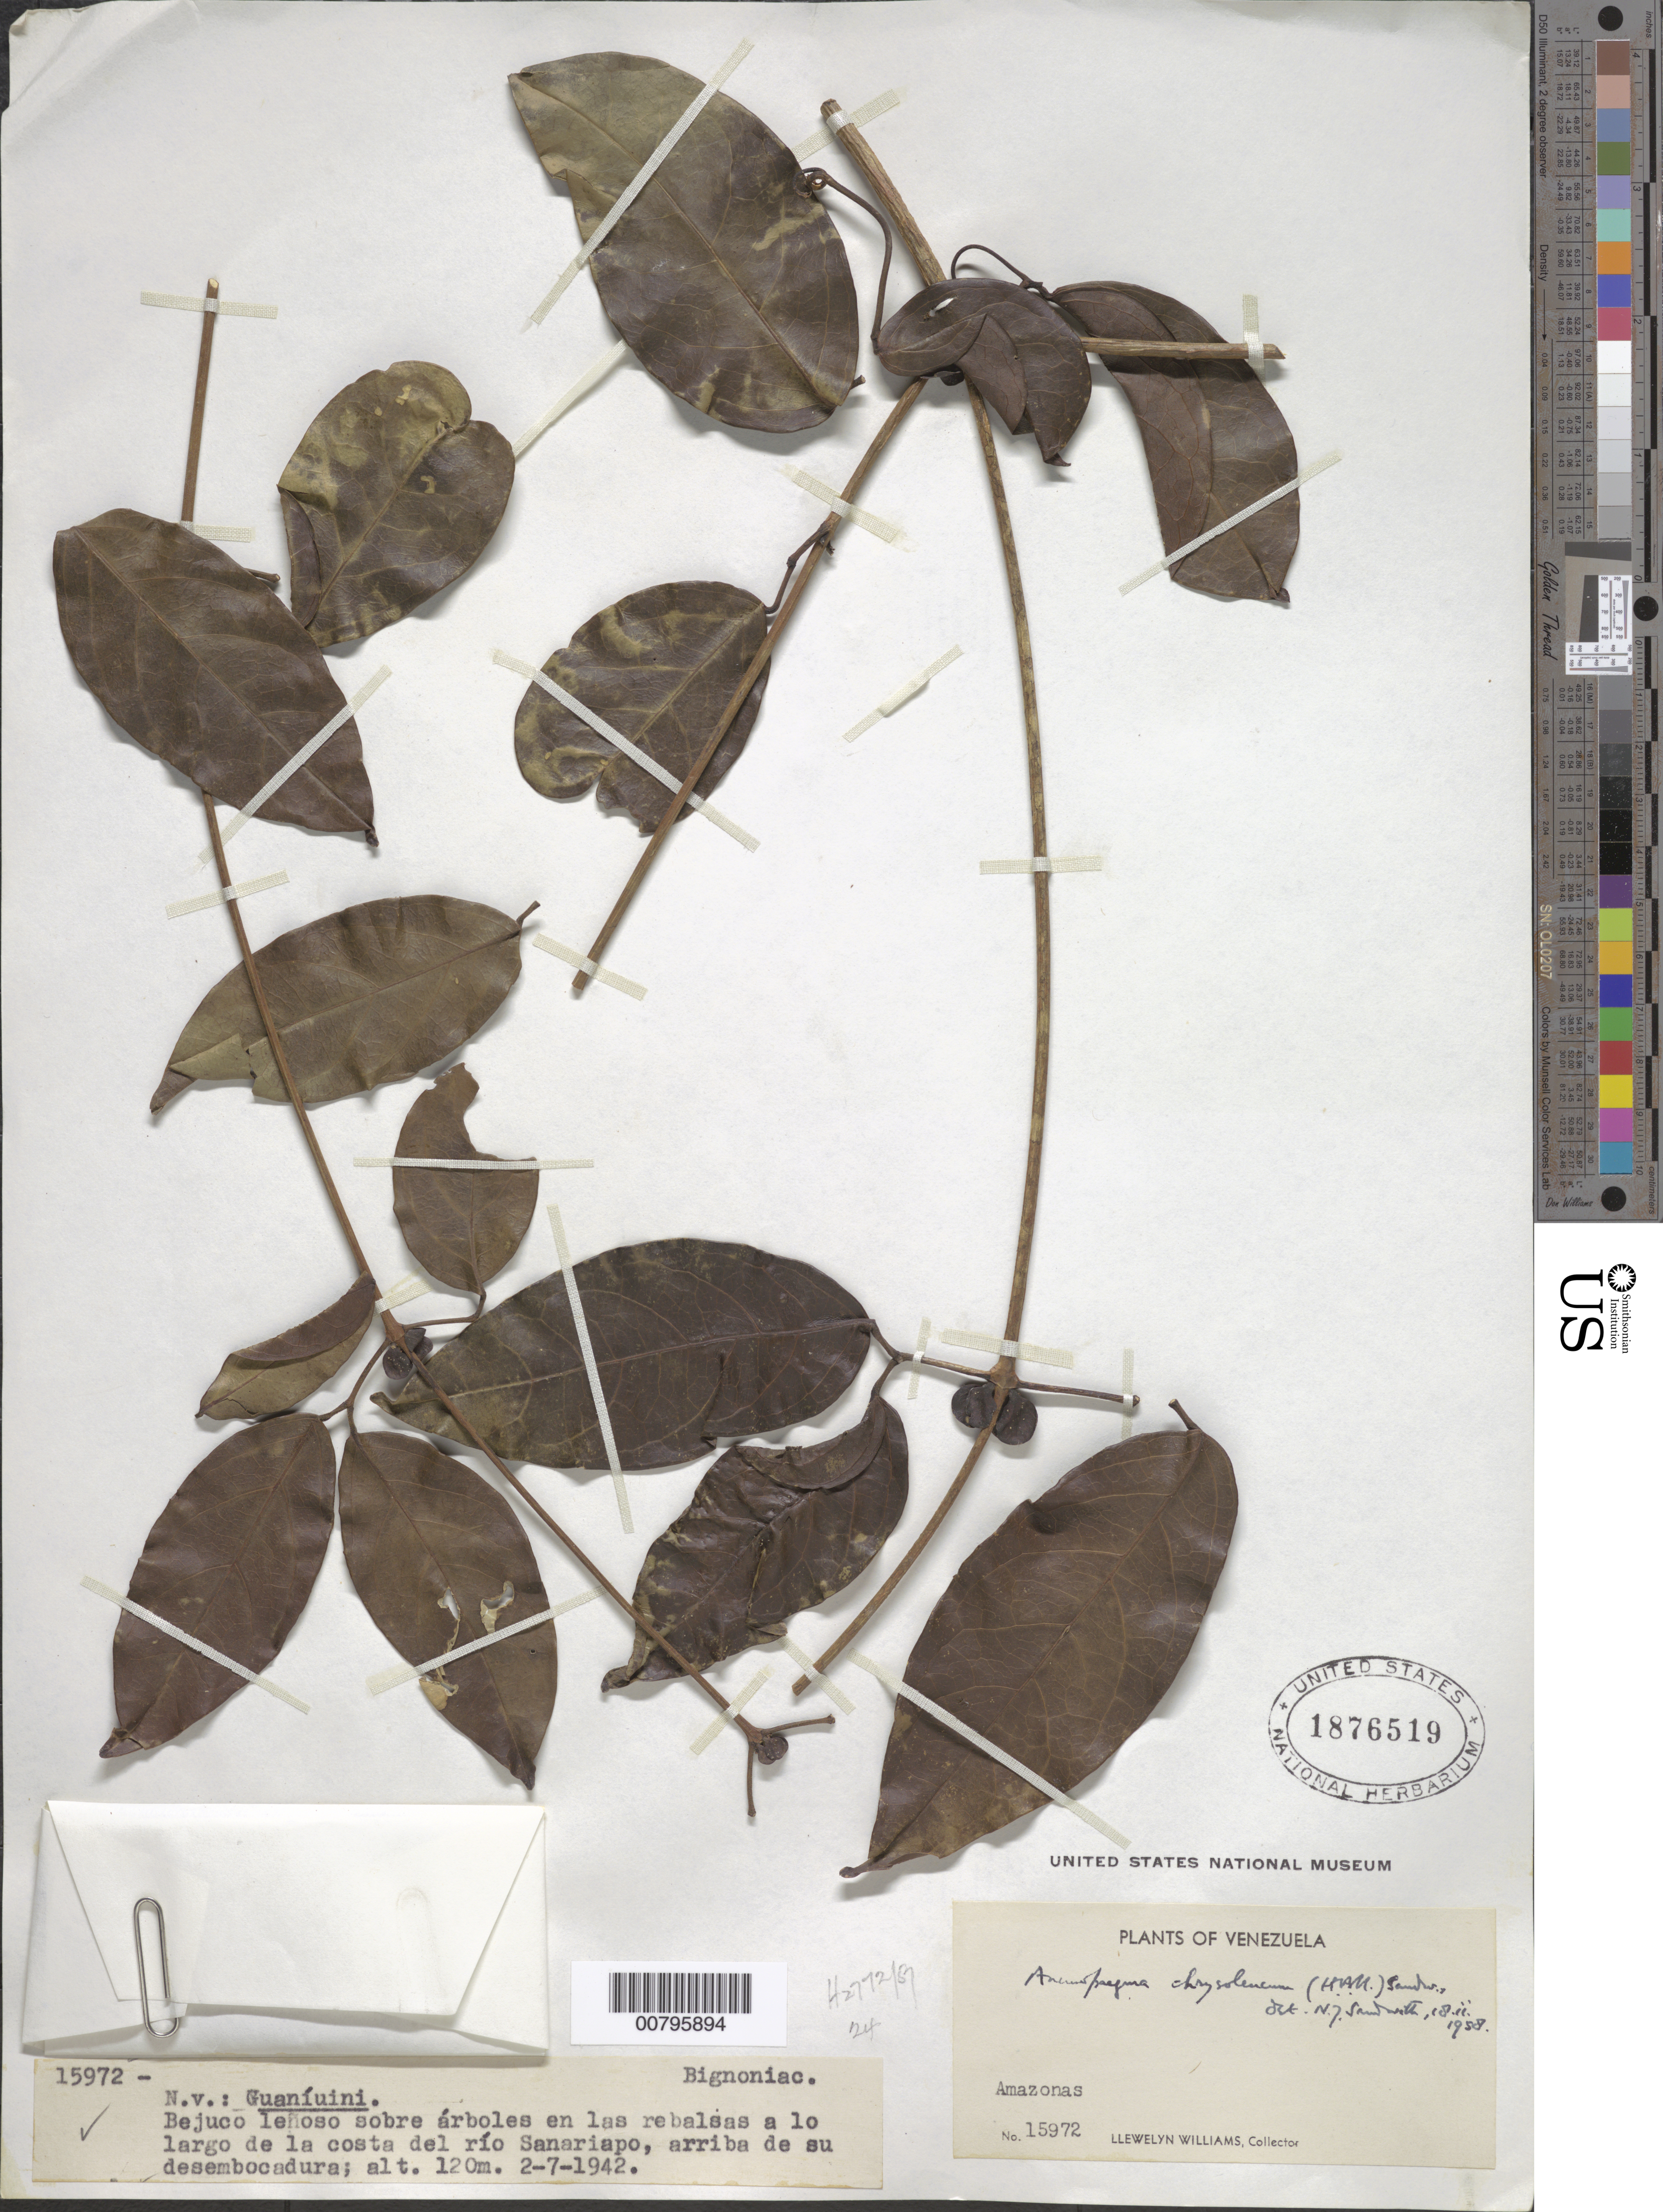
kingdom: Plantae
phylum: Tracheophyta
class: Magnoliopsida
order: Lamiales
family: Bignoniaceae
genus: Anemopaegma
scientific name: Anemopaegma chrysoleucum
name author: (Kunth) Sandwith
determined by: Sandwith, N. Y.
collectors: Ll. Williams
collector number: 15972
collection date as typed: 2-Jul-42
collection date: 1942-07-02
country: Venezuela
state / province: Amazonas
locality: Río Sanariapo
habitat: A lo largo de la costa del rio, arriba de su desembocadura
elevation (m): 120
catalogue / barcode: US 1876519